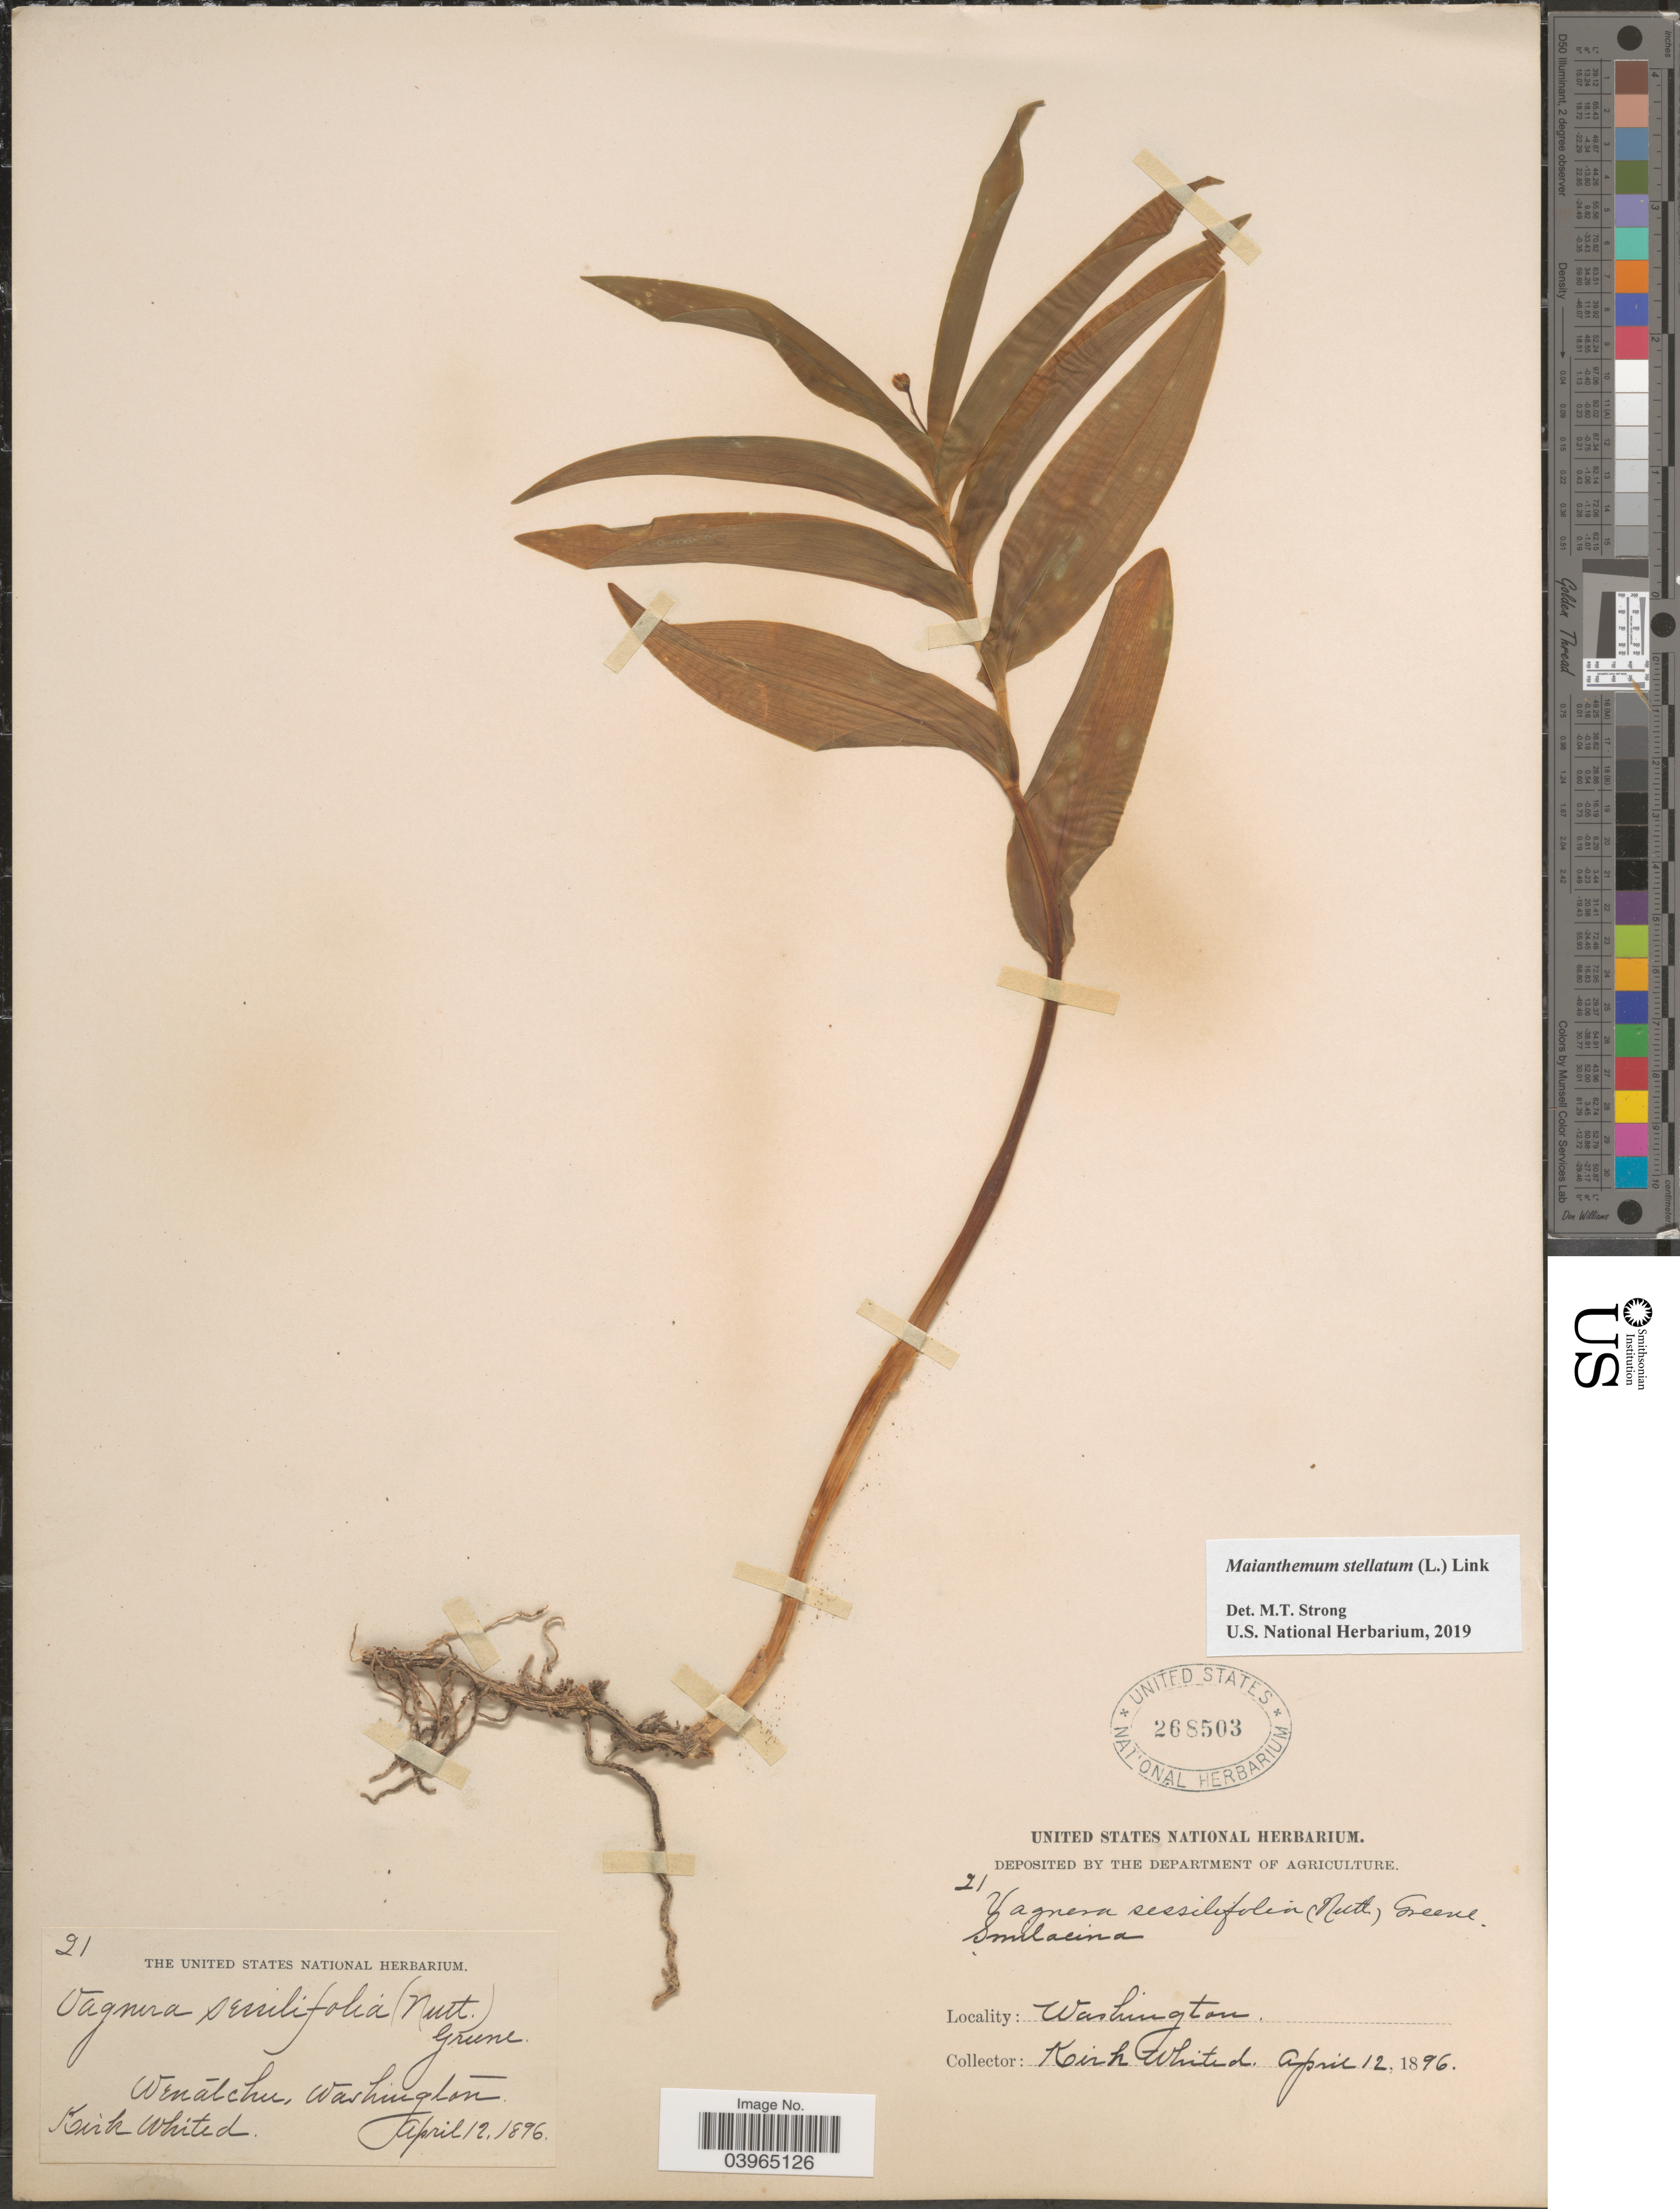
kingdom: Plantae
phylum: Tracheophyta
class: Liliopsida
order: Asparagales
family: Asparagaceae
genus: Maianthemum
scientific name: Maianthemum stellatum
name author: (L.) Link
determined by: Strong, Mark T., (BOT), Smithsonian Institution - National Museum of Natural History (UNITED STATES)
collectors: K. Whited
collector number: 21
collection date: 1896-04-12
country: United States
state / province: Washington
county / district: Chelan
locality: Wenatchee.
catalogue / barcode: US 268503